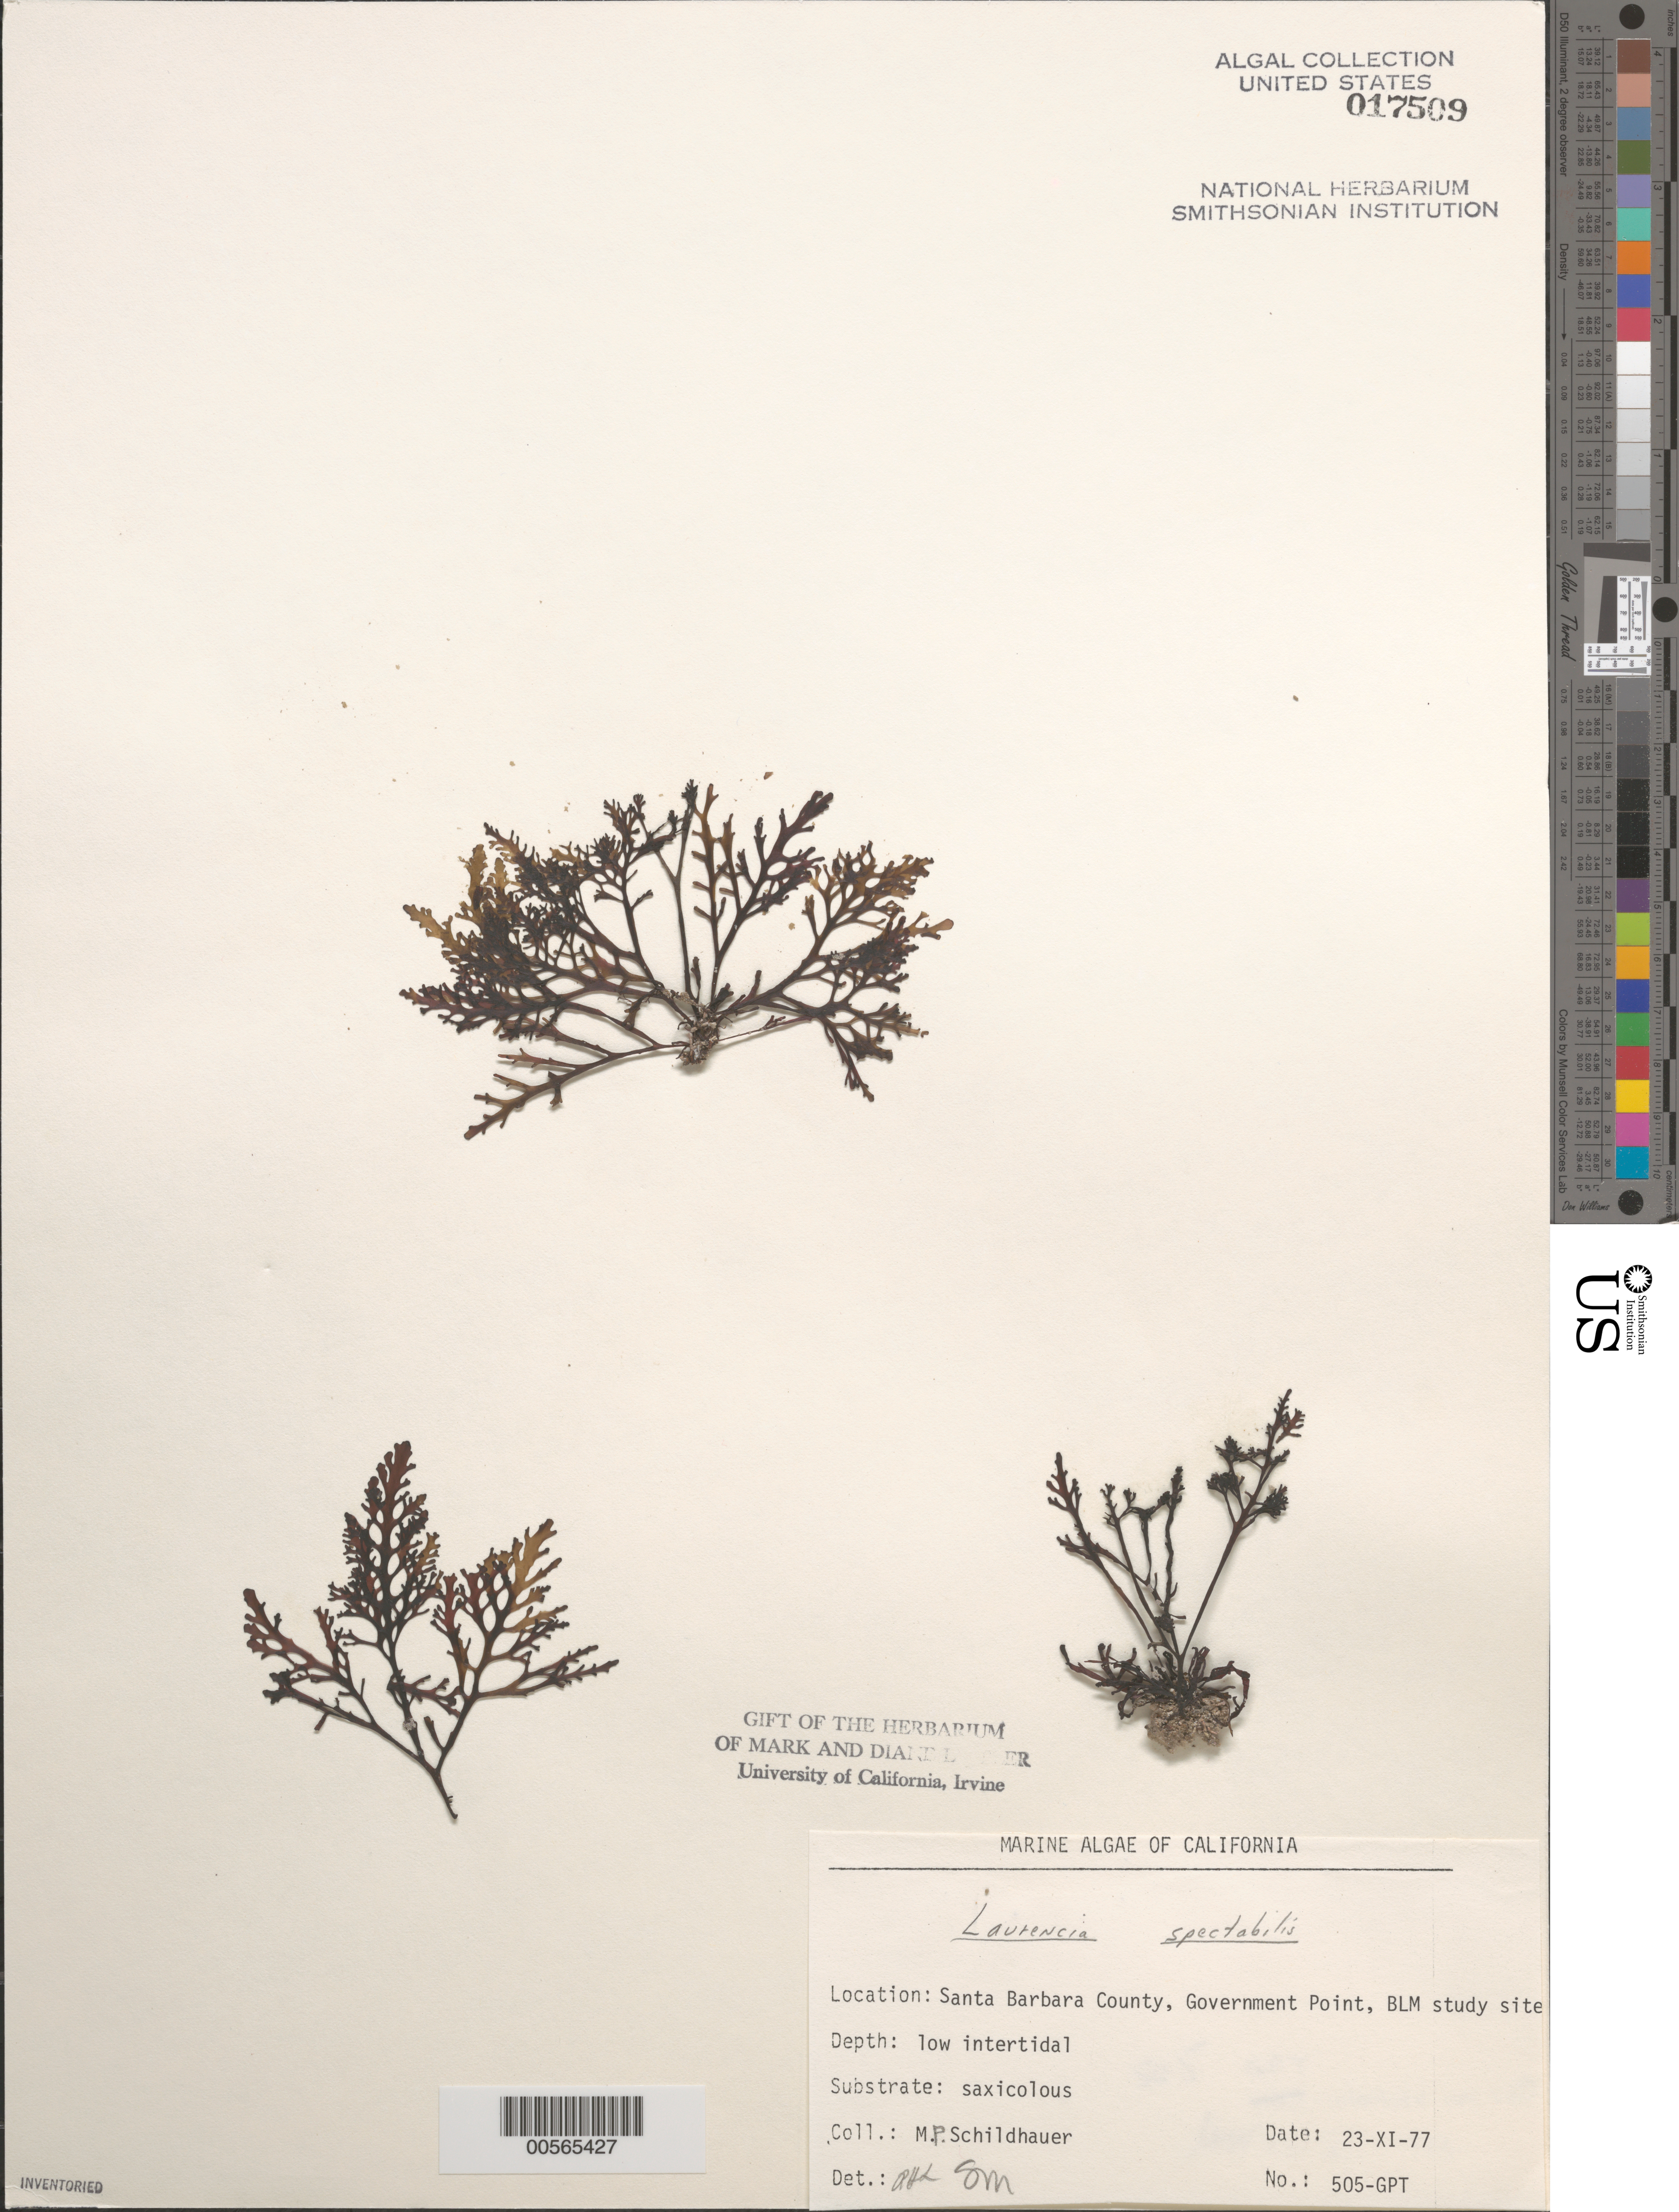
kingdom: Plantae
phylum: Rhodophyta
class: Florideophyceae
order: Ceramiales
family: Rhodomelaceae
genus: Osmundea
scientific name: Osmundea spectabilis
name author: (Postels & Rupr.) K.W. Nam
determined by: Algae name updating Project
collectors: M. Schildhauer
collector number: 505-gpt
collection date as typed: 23 Nov 1977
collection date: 1977-11-23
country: United States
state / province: California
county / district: Santa Barbara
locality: Government Point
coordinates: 34 26'31"N, 120 24'06"W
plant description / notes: BLM-SOCALBIGHT Rocky Intertidal Survey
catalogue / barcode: US 17509